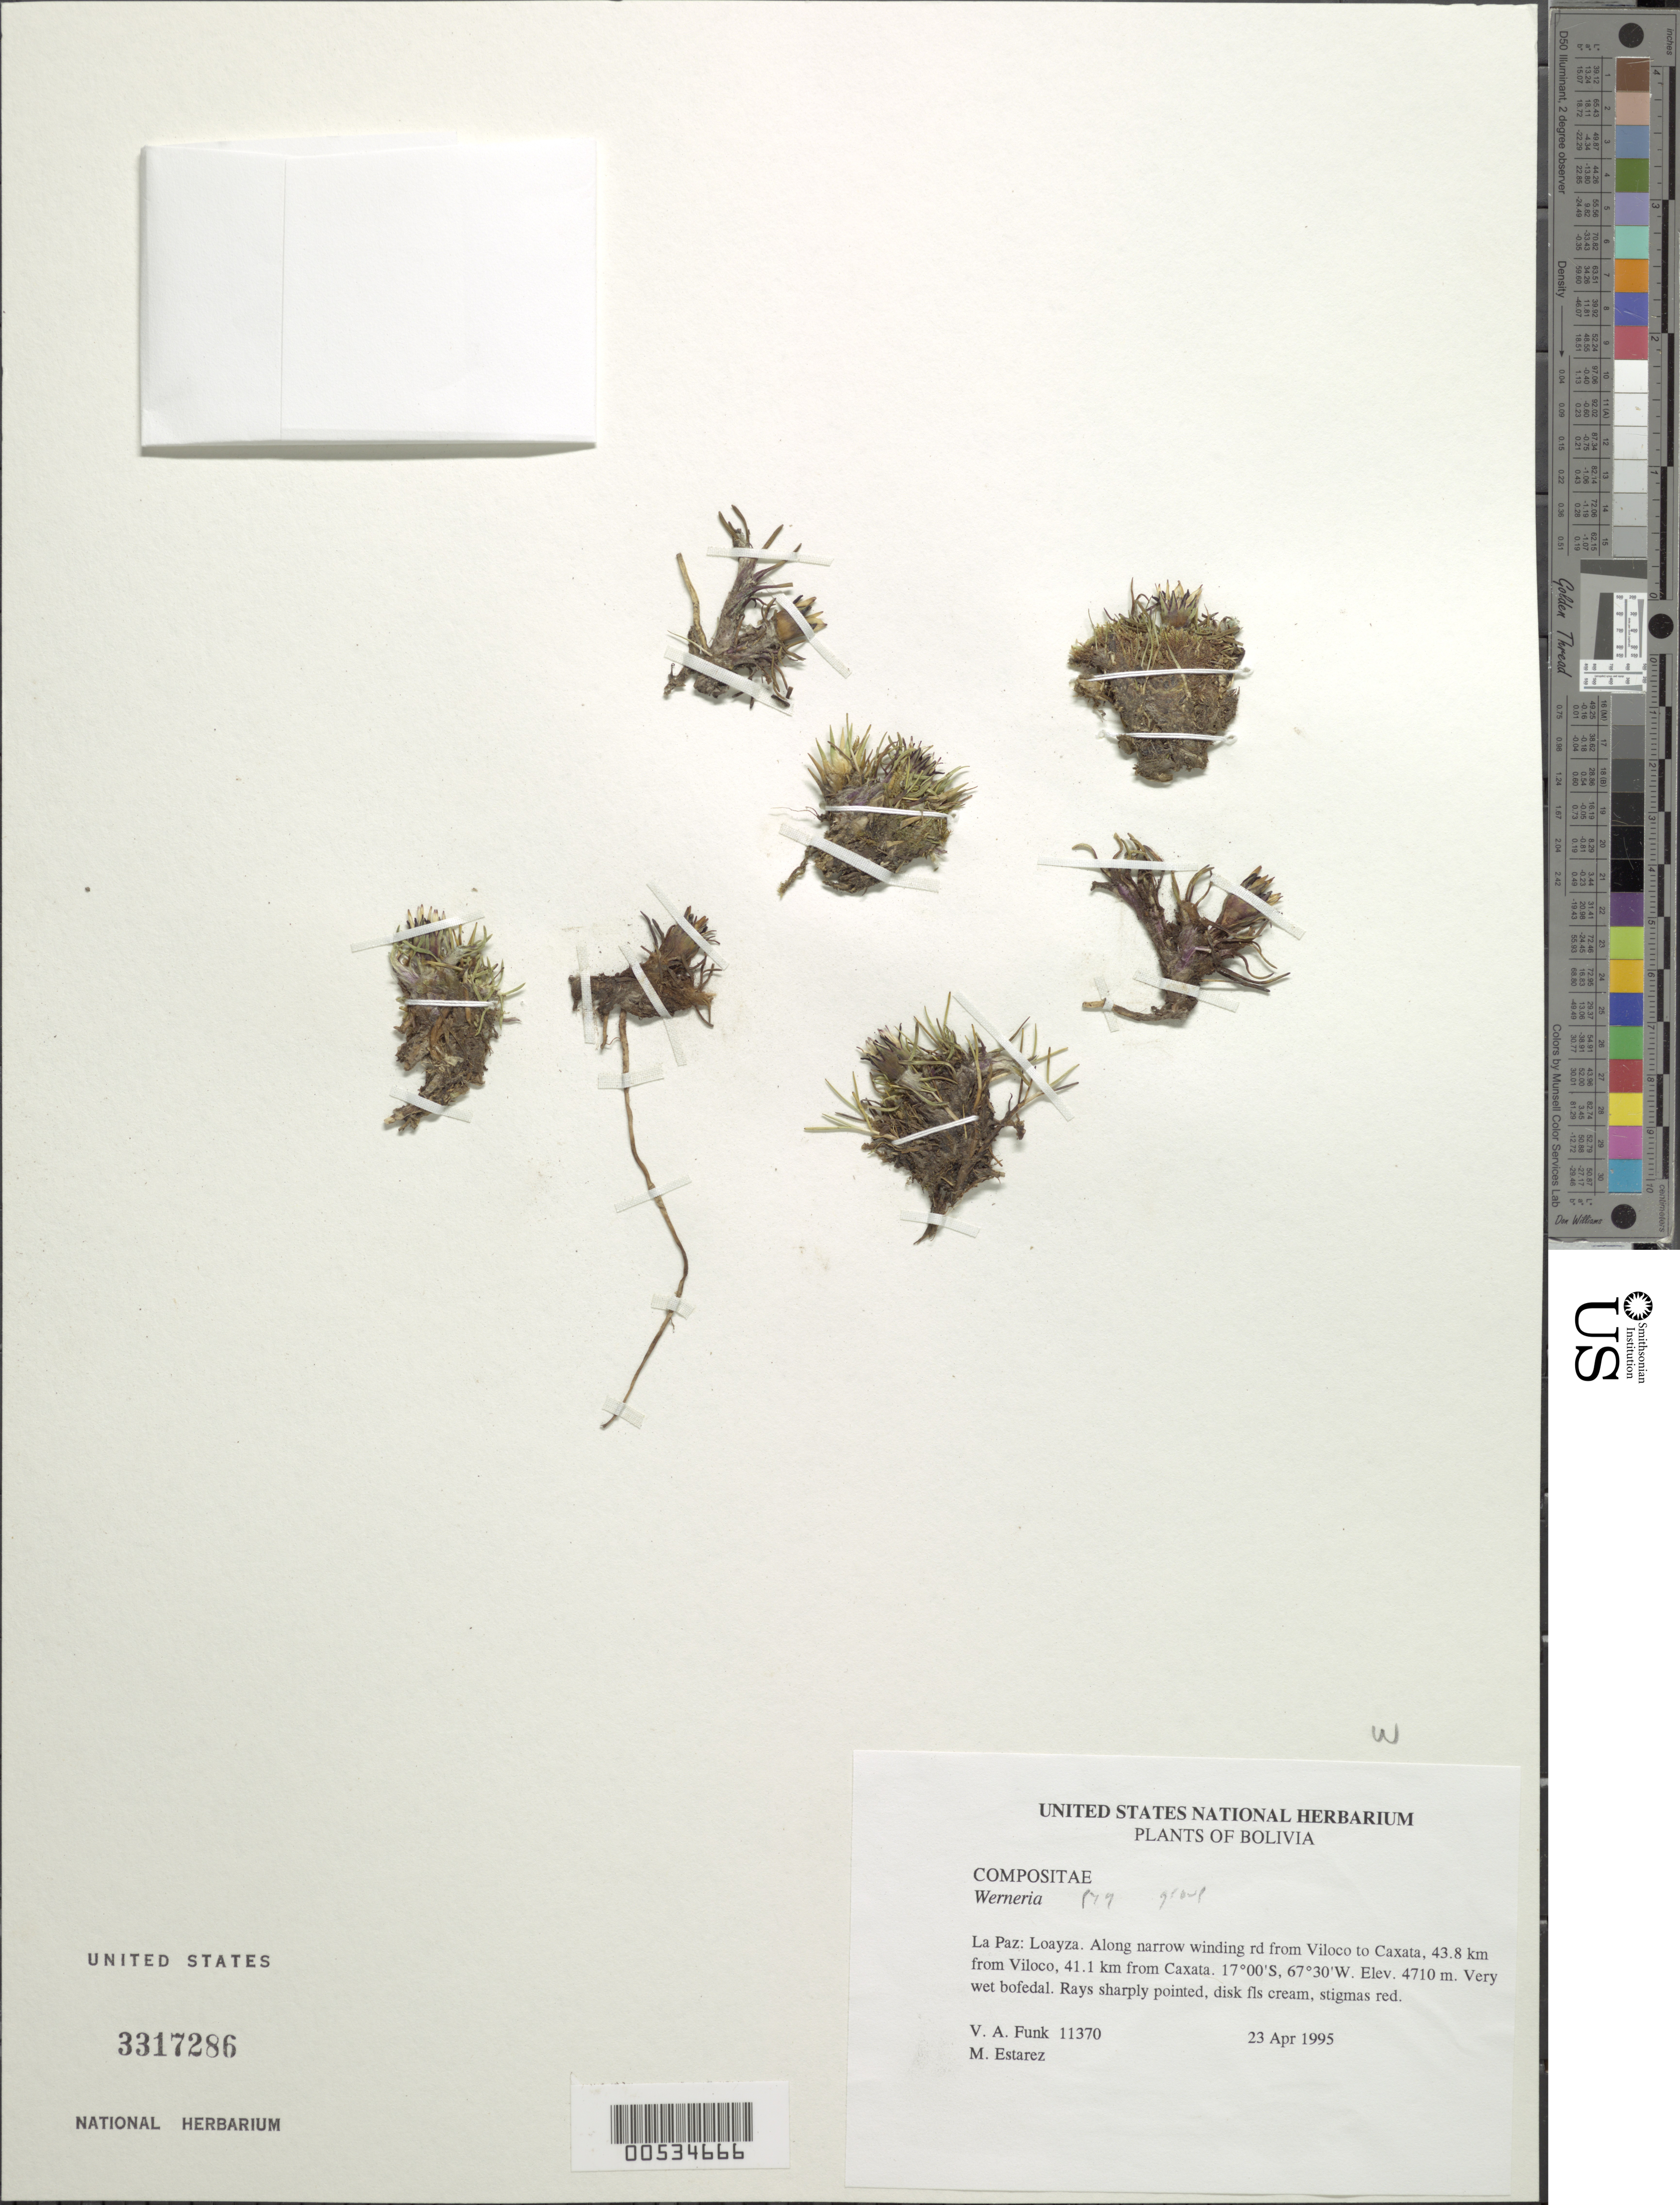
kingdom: Plantae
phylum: Tracheophyta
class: Magnoliopsida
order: Asterales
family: Asteraceae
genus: Werneria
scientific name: Werneria pygmaea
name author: Gillies ex Hook. & Arn.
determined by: Calvo, Joel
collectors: V. Funk & M. Estarez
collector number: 11370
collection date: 1995-04-23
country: Bolivia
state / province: La Paz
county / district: Loayza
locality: Viloco to Caxata, 43.8 km from Viloco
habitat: Along narrow winding road. Very wet bofedal.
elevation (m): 4710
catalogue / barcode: US 3317286